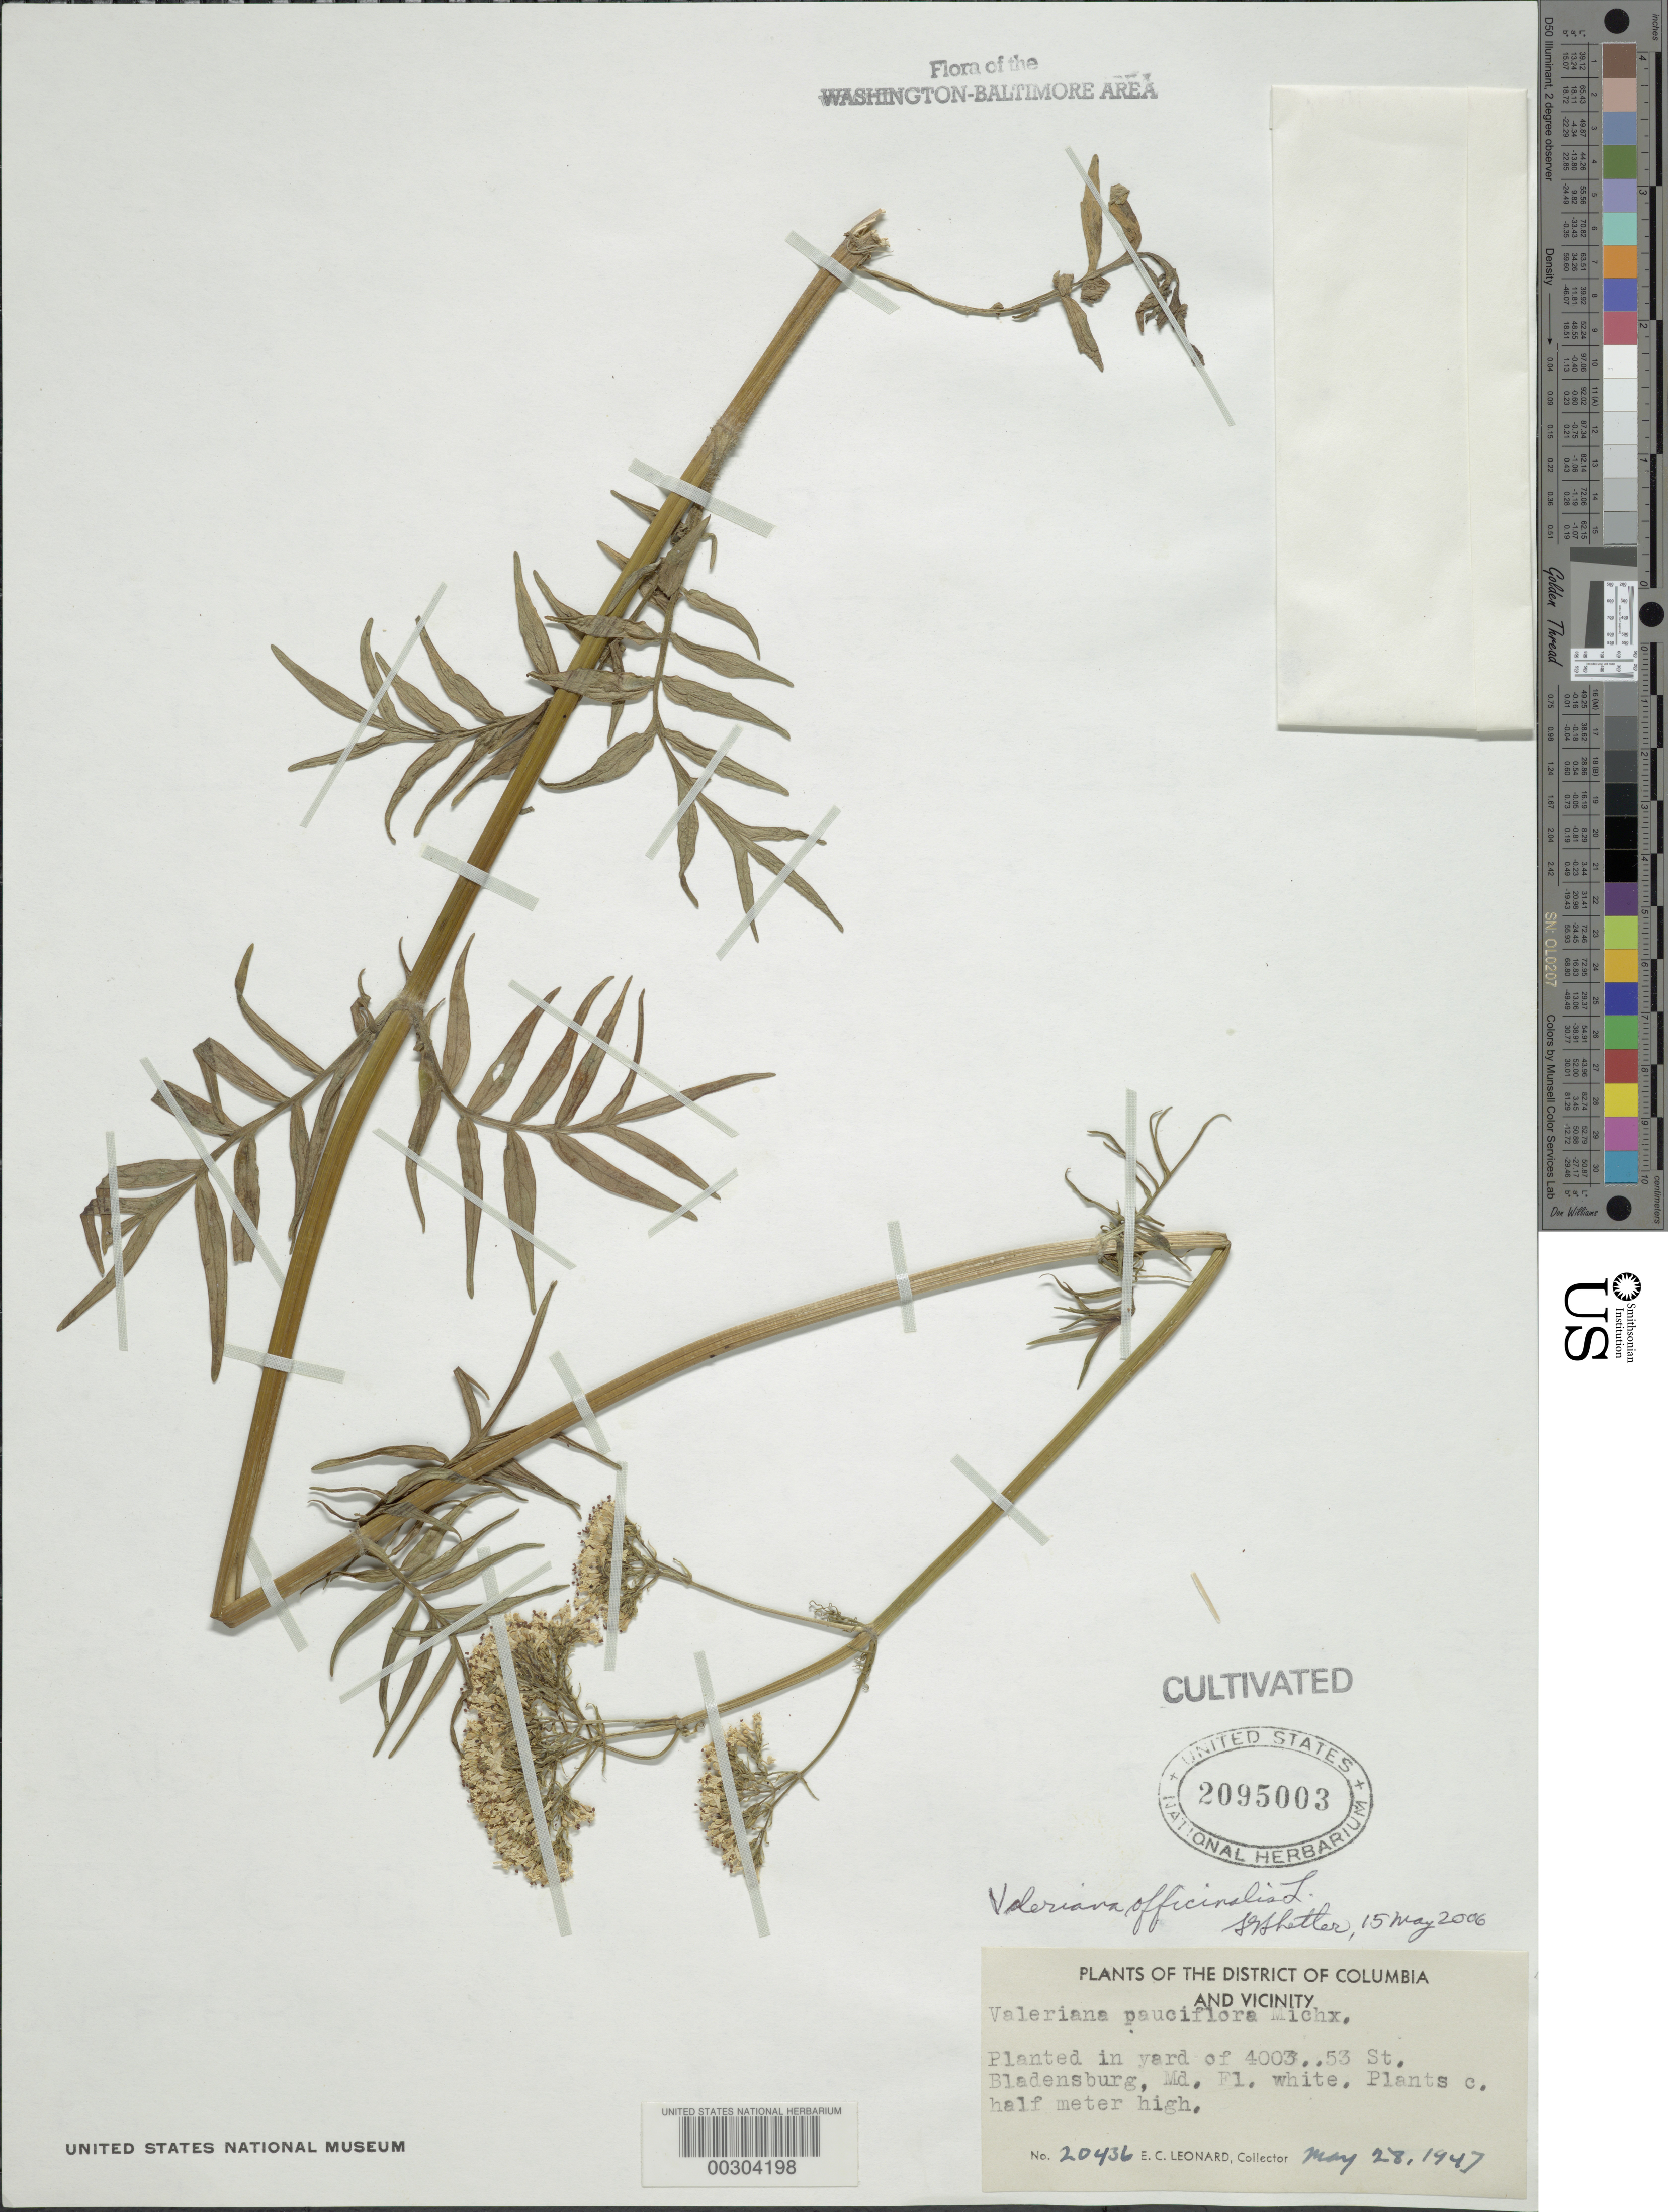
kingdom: Plantae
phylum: Tracheophyta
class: Magnoliopsida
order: Dipsacales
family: Caprifoliaceae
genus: Valeriana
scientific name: Valeriana officinalis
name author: L.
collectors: E. C. Leonard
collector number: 20436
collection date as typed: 28 May 1947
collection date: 1947-05-28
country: United States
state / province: Maryland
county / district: Prince George's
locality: Bladensburg, 4003 53 St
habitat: Yard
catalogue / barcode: US 2095003